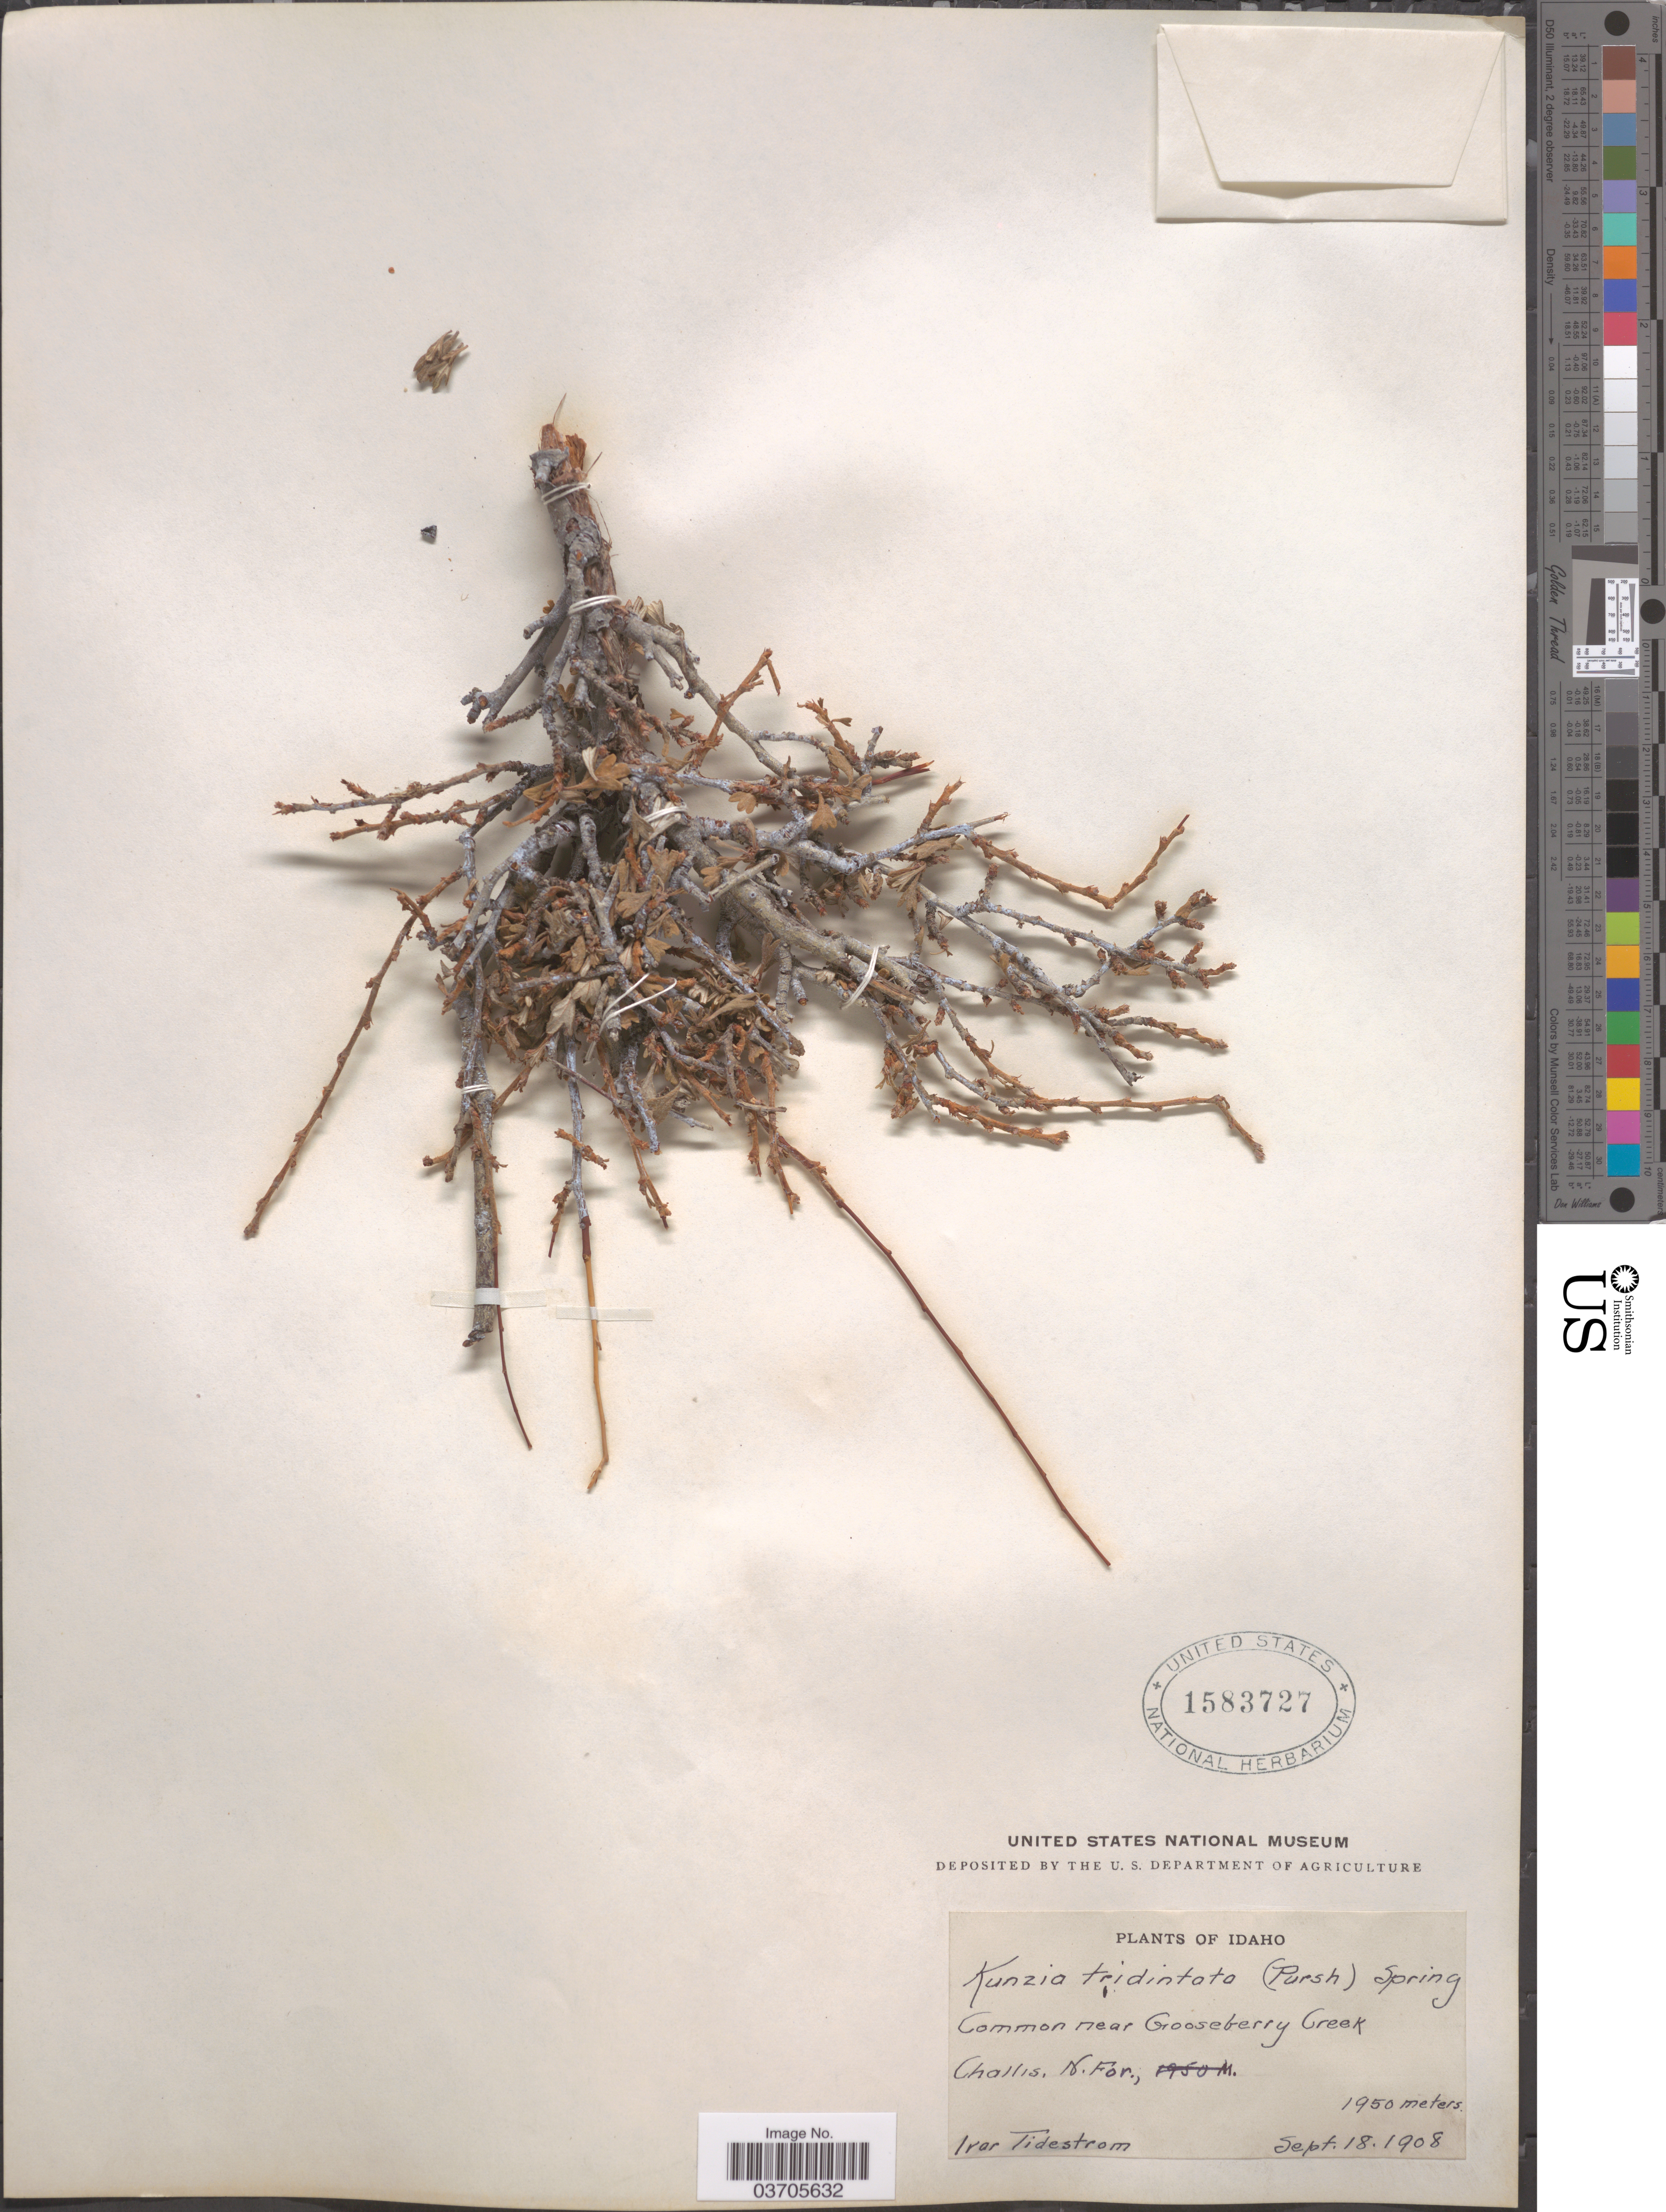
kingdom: Plantae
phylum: Tracheophyta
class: Magnoliopsida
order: Rosales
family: Rosaceae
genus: Purshia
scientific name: Purshia tridentata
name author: (Pursh) DC.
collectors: I. F. Tidestrom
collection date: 1908-09-18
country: United States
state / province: Idaho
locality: Near Gooseberry Creek. Challis. N. For.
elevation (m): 1950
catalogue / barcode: US 1583727